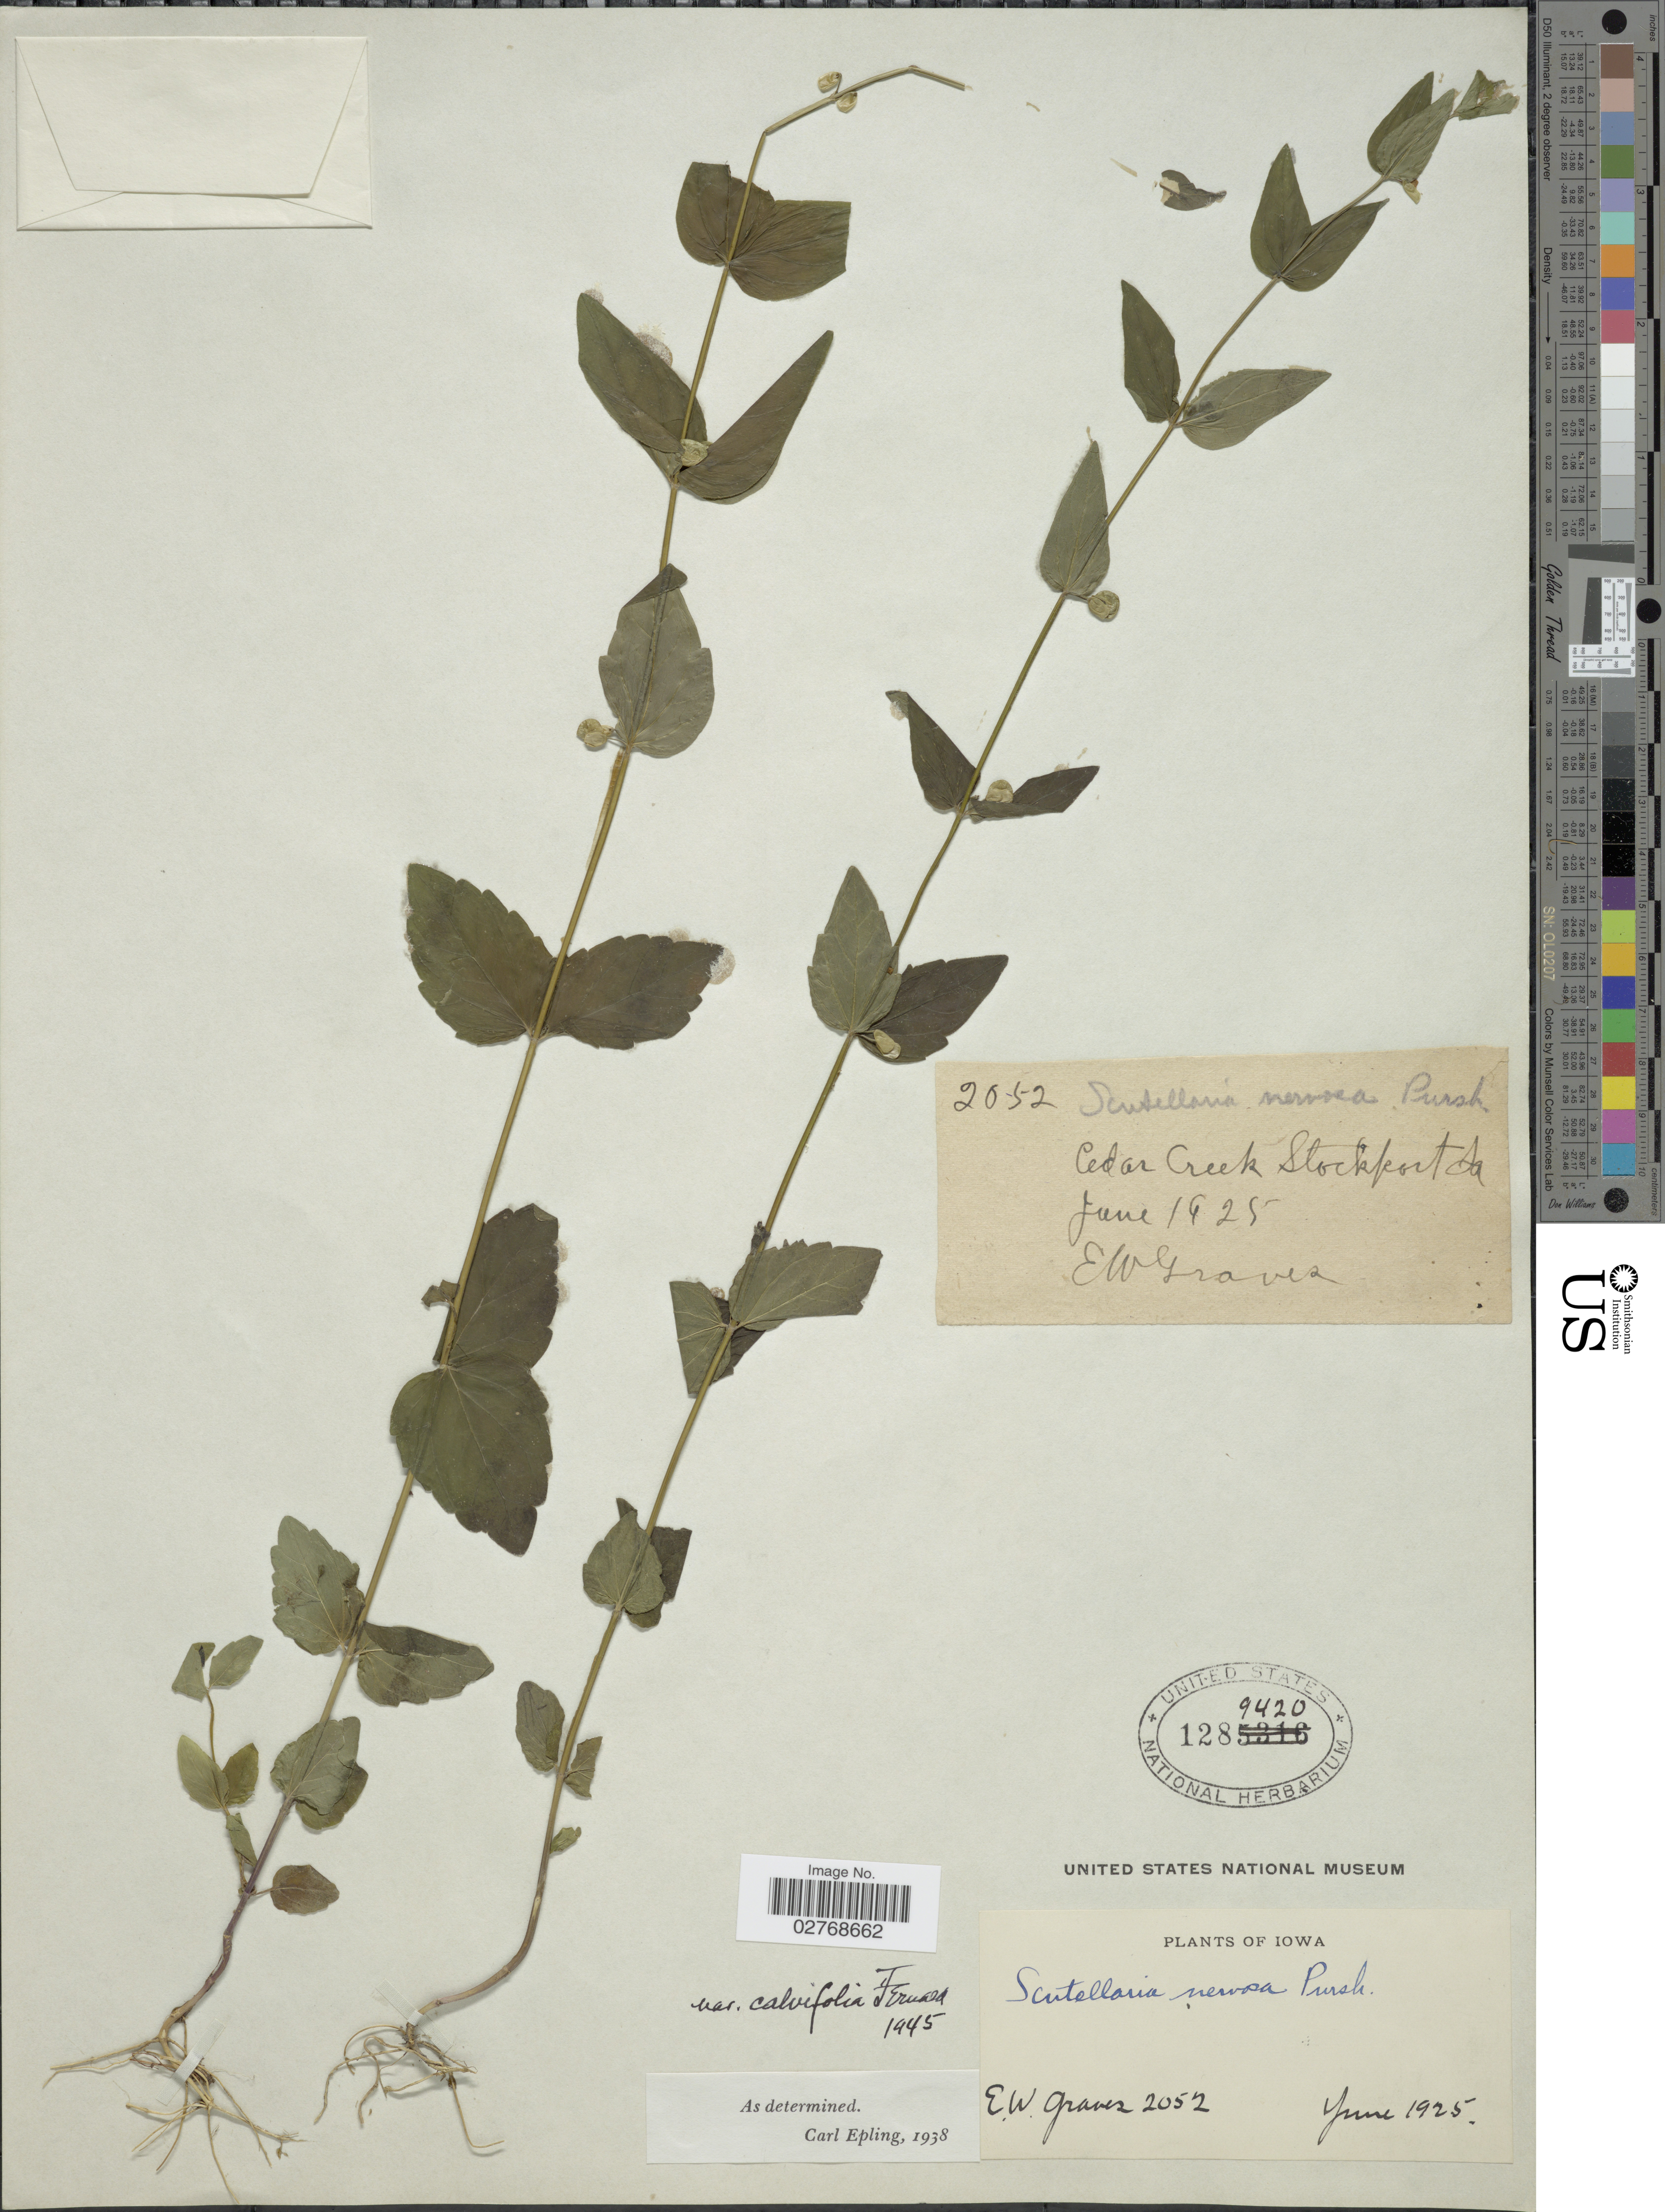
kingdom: Plantae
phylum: Tracheophyta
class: Magnoliopsida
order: Lamiales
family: Lamiaceae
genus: Scutellaria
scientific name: Scutellaria nervosa var. calvifolia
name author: Fernald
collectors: E. Graves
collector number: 2052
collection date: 1925-06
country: United States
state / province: Iowa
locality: Cedar Creek Stockport.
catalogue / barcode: US 1289420